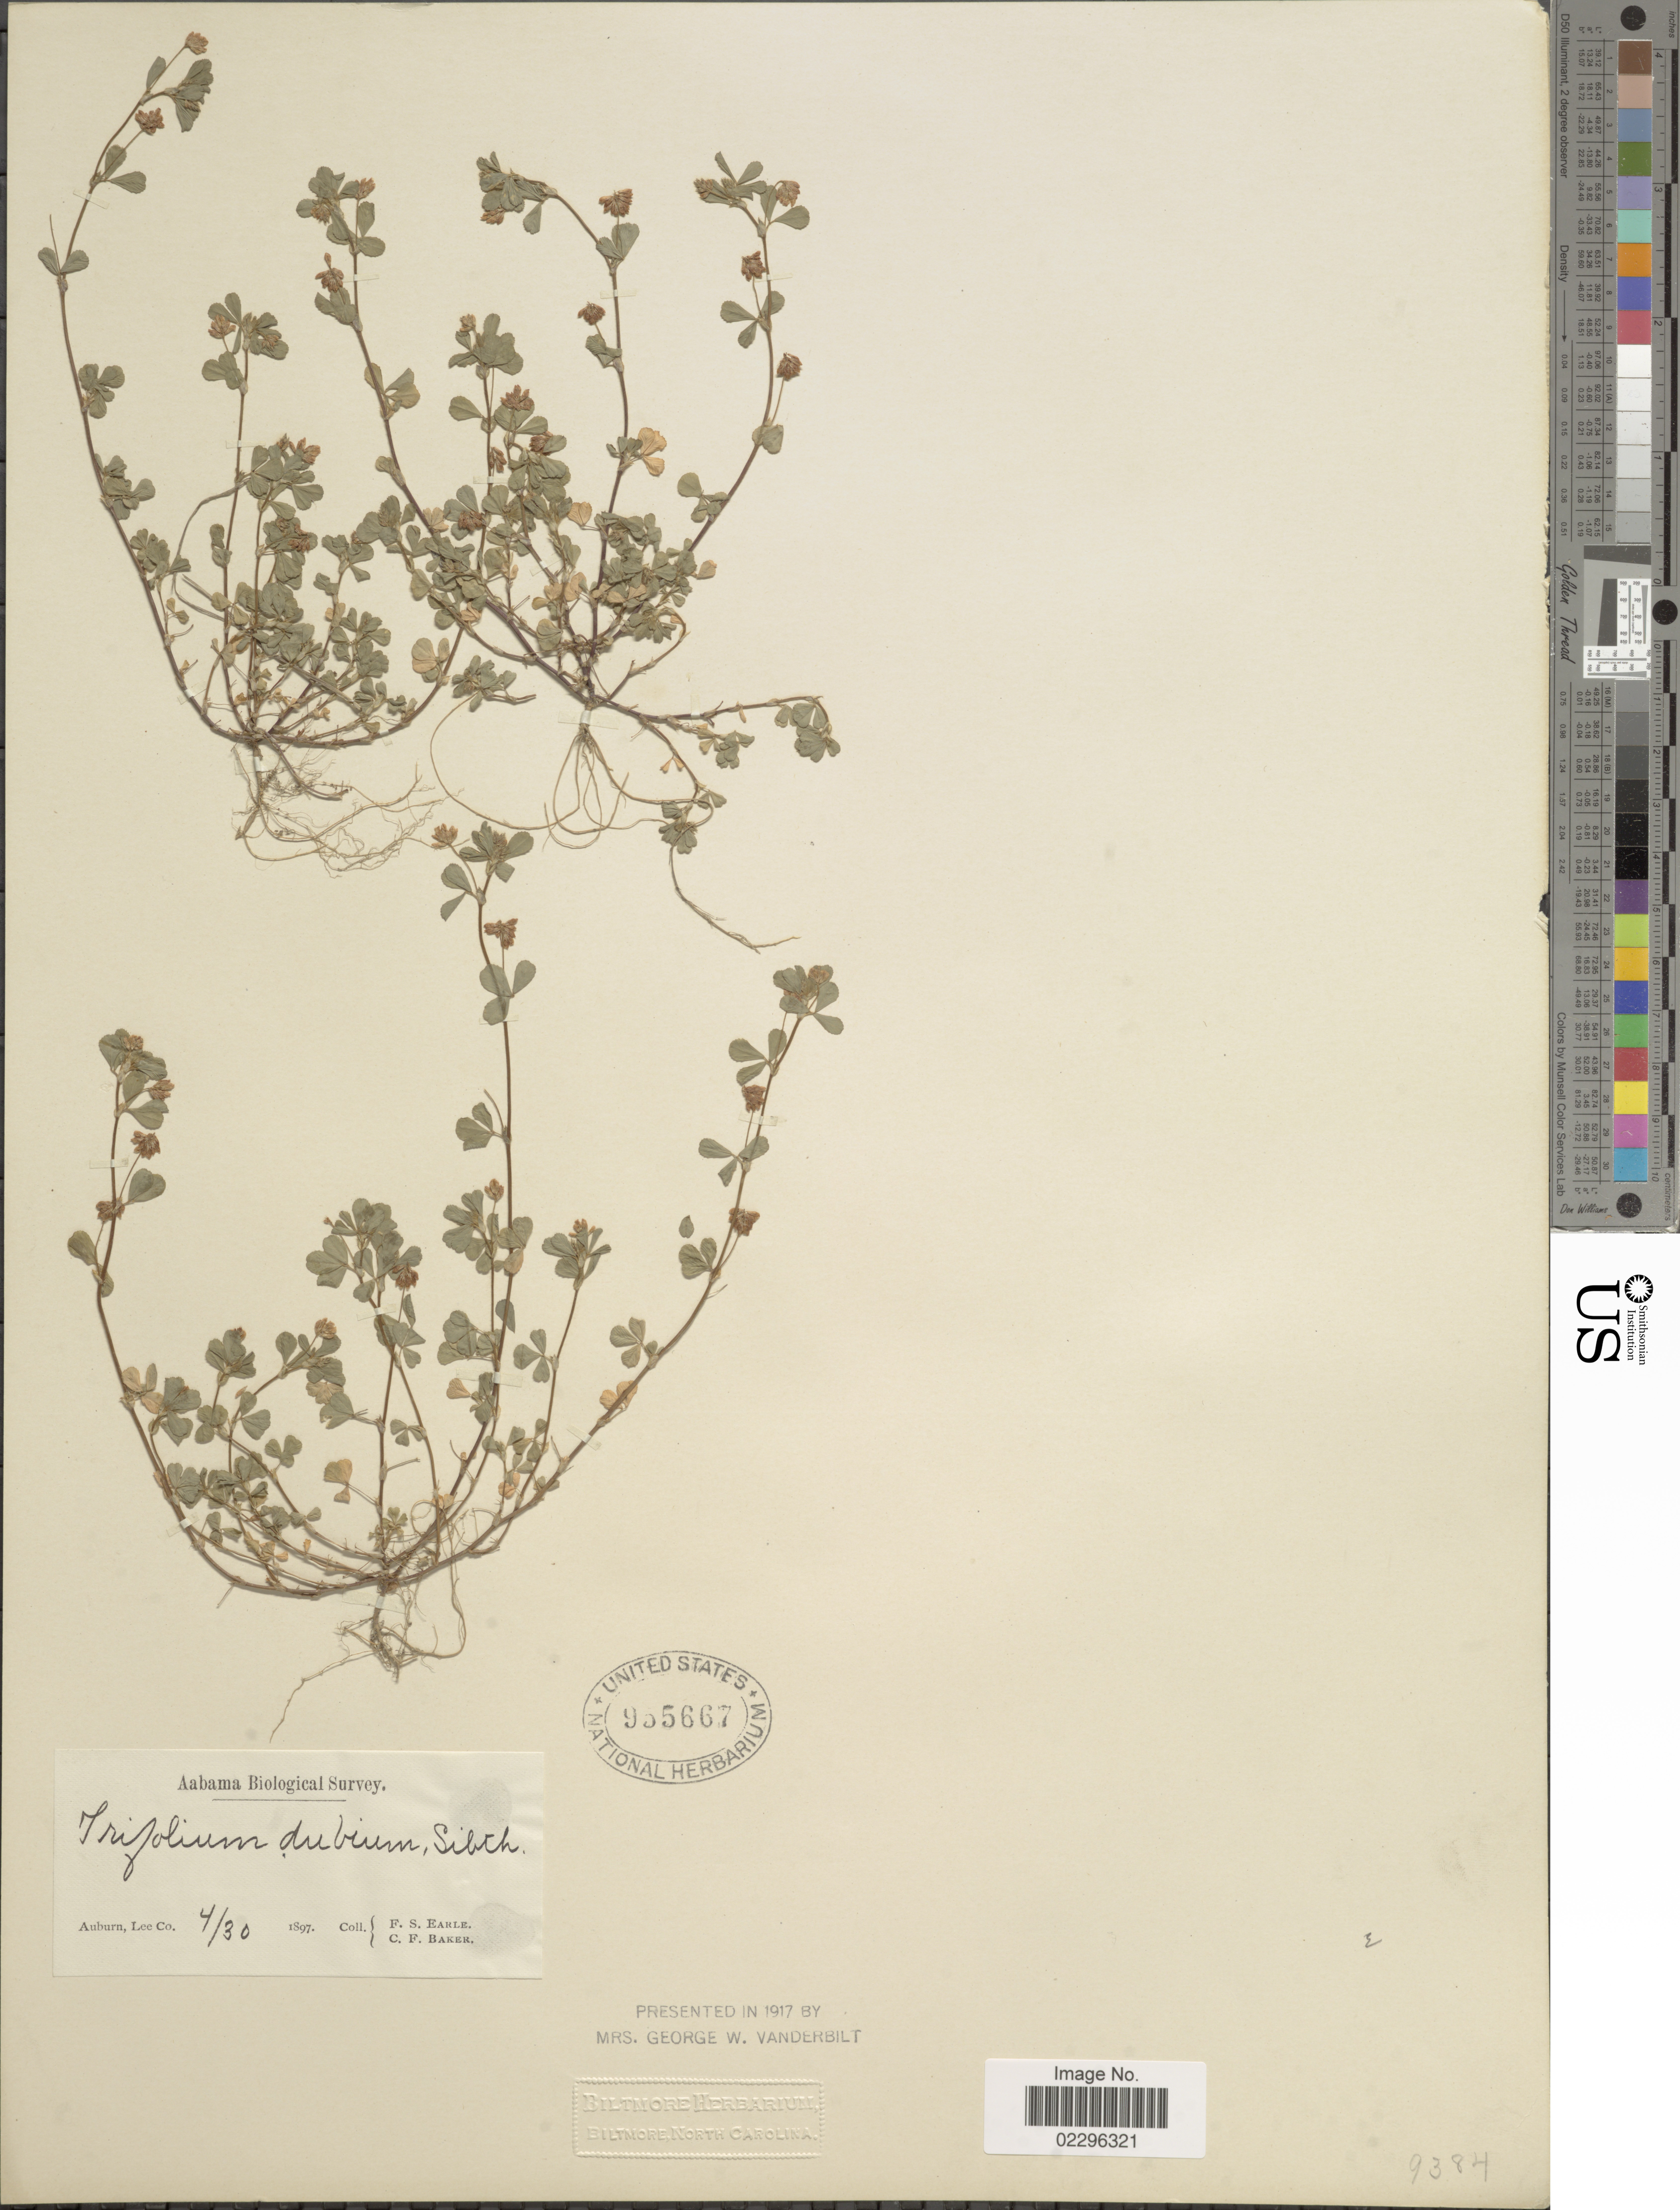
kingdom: Plantae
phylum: Tracheophyta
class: Magnoliopsida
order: Fabales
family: Fabaceae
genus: Trifolium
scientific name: Trifolium dubium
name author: Sibth.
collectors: F. S. Earle & C. F. Baker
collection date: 1897-04-30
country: United States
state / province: Alabama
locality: Auburn, Lee Co.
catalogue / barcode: US 955667